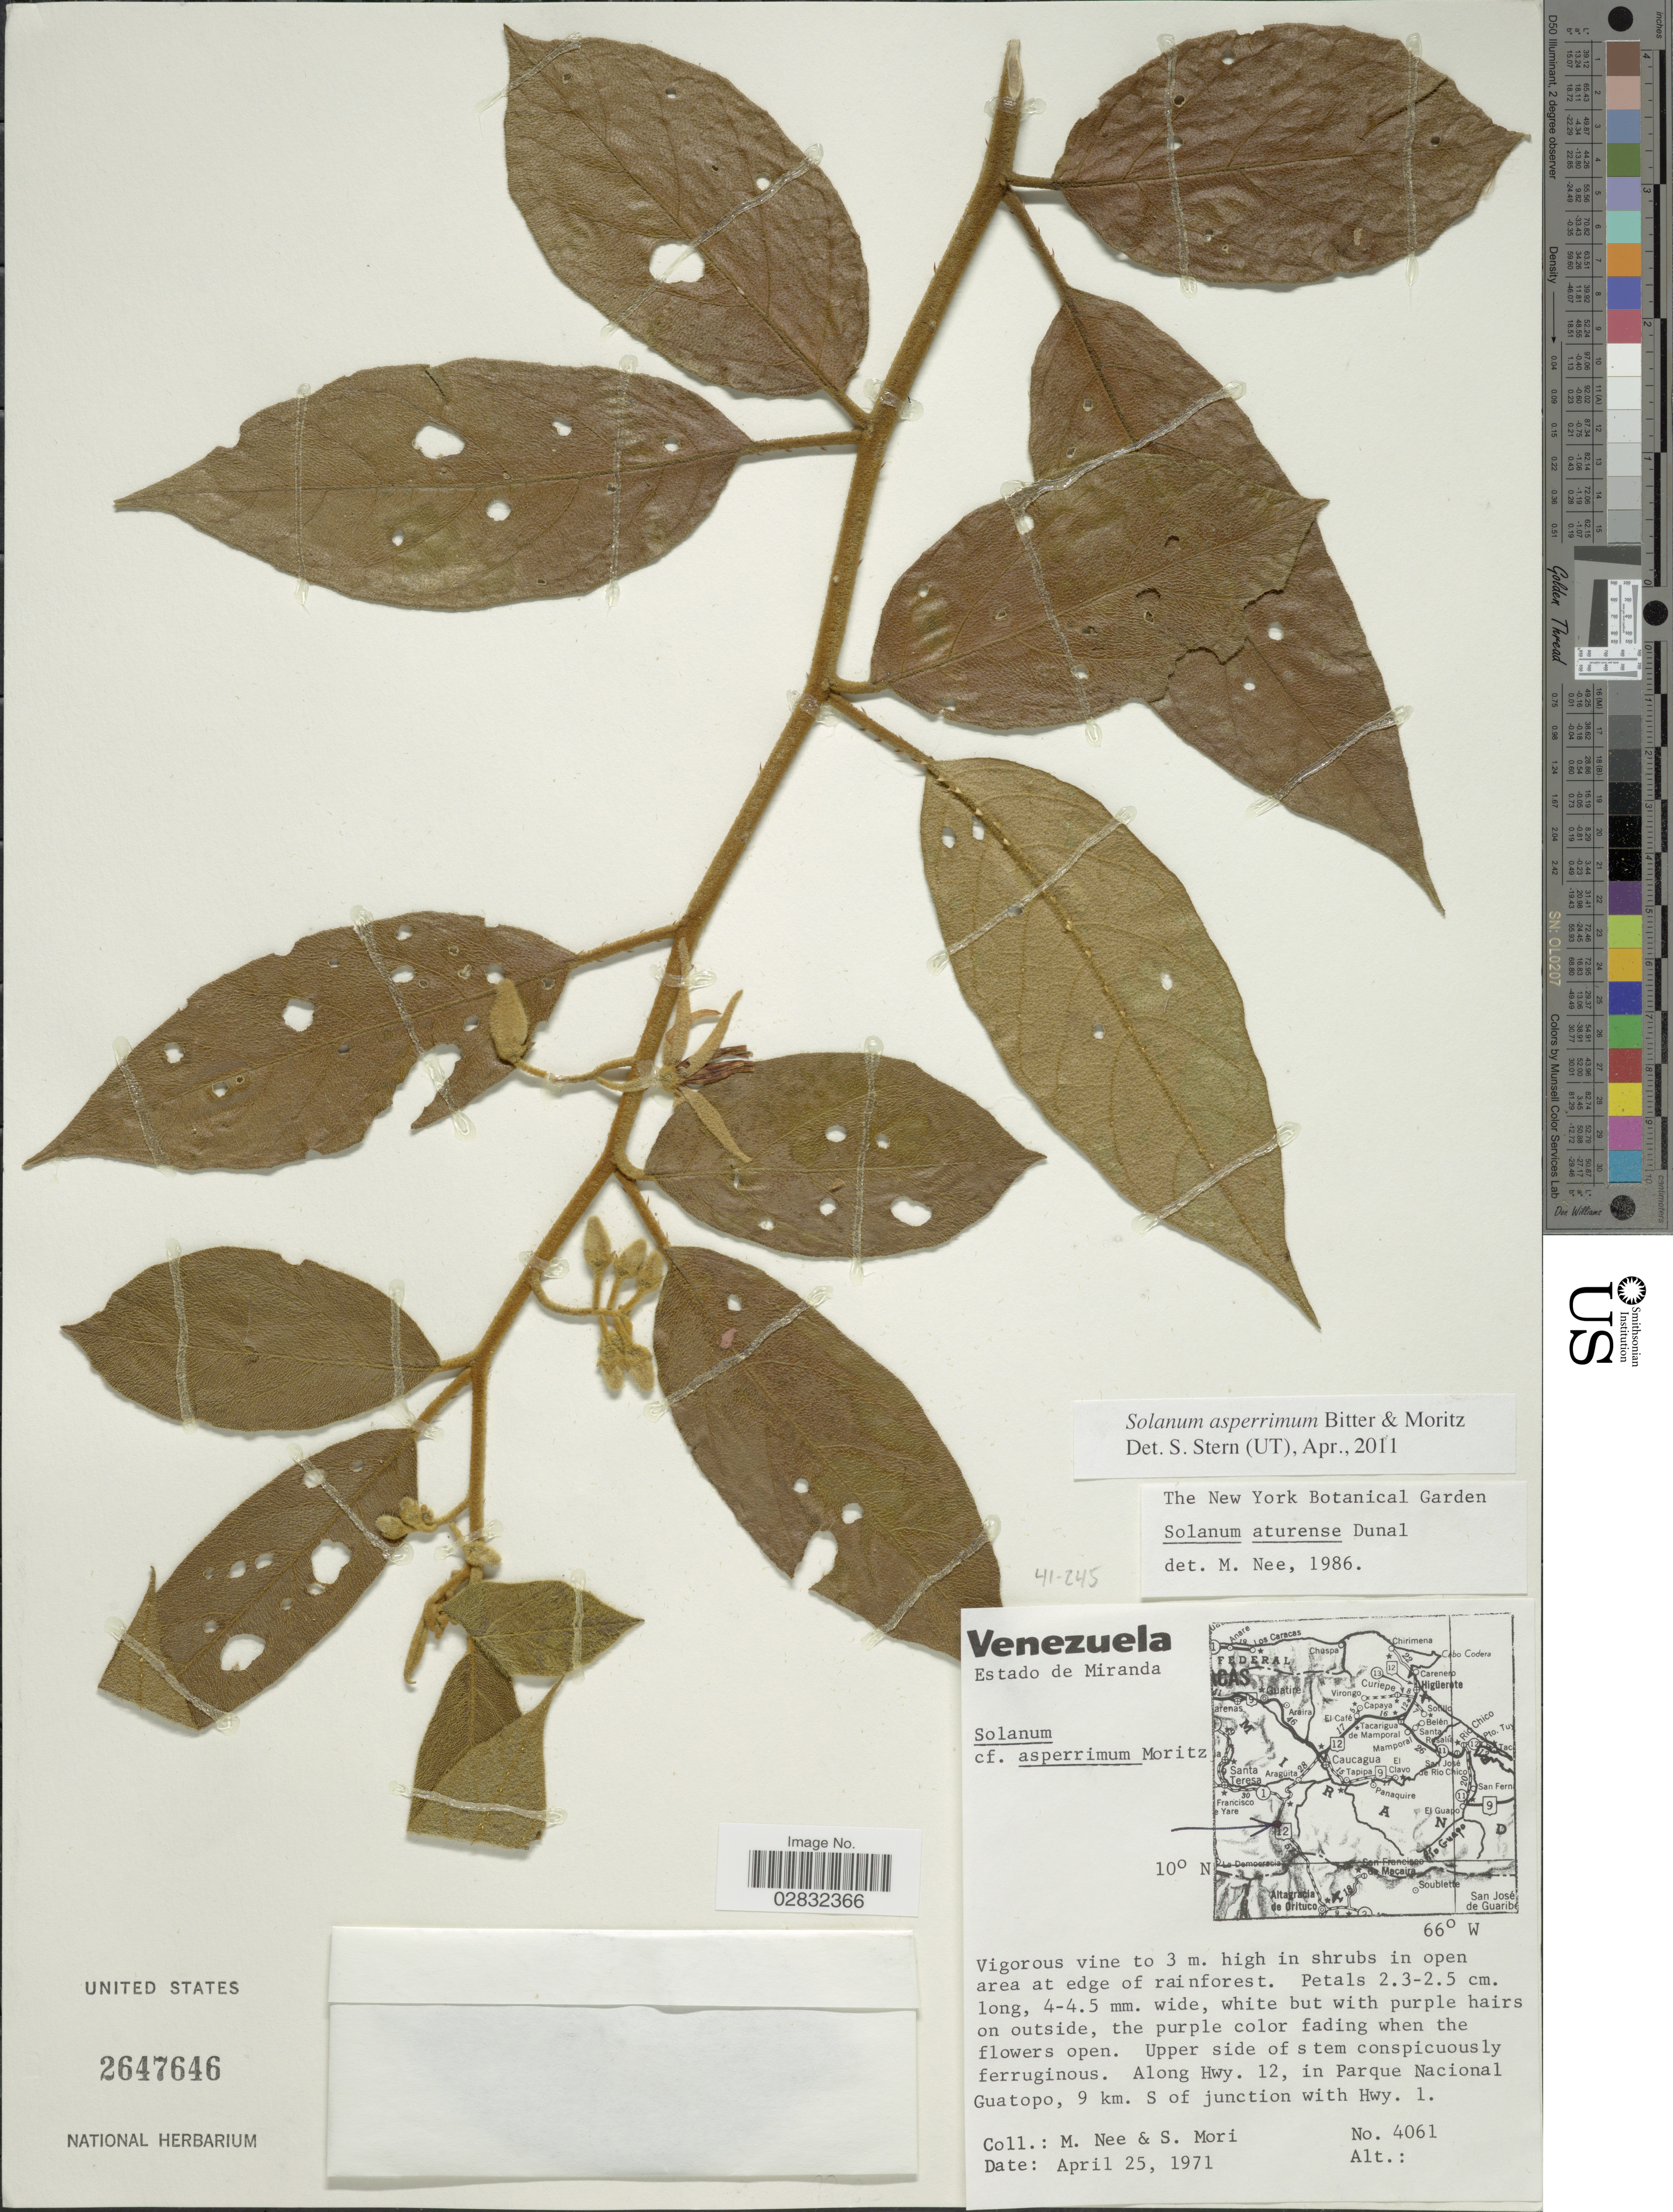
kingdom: Plantae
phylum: Tracheophyta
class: Magnoliopsida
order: Solanales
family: Solanaceae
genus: Solanum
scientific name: Solanum asperrimum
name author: Bitter & Moritz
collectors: M. Nee & S. Mori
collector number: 4061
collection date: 1971-04-25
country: Venezuela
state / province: Miranda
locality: Estado de Miranda, Along Hwy. 12, in Parque Nacional Guatopo, 9 km. S of junction with Hwy. 1.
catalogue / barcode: US 2647646